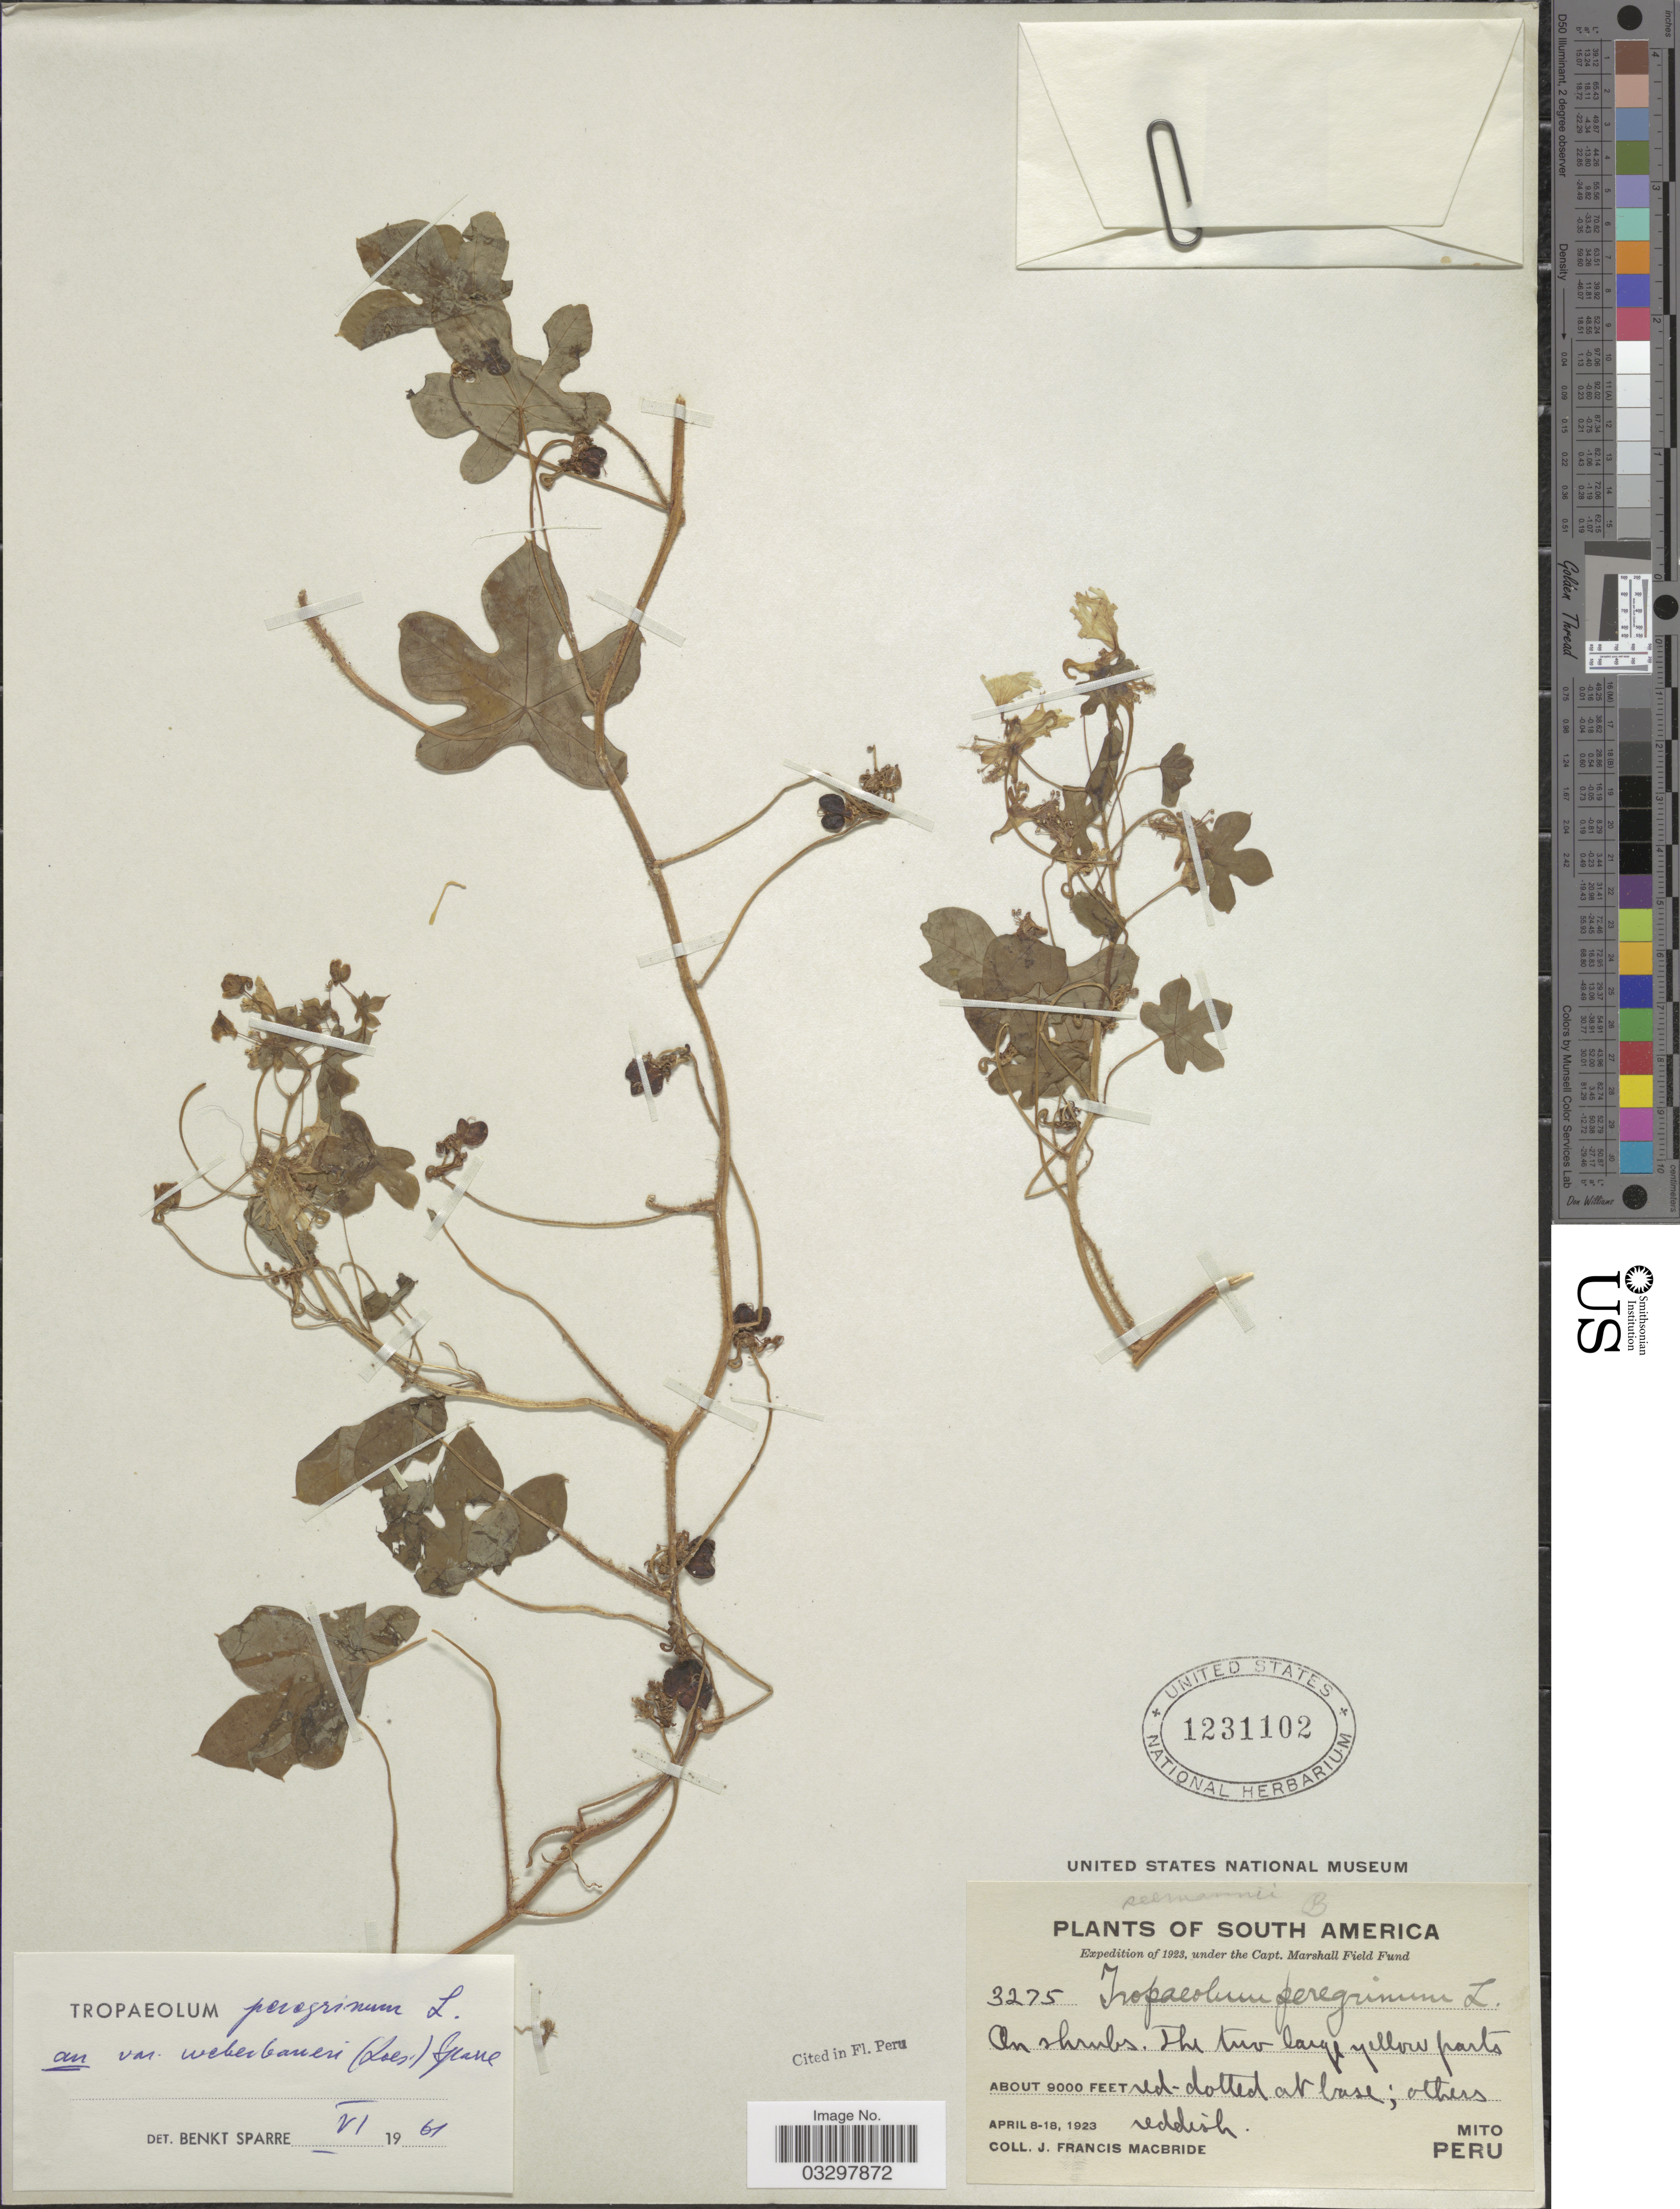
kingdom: Plantae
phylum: Tracheophyta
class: Magnoliopsida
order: Brassicales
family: Tropaeolaceae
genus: Tropaeolum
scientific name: Tropaeolum peregrinum var. peregrinum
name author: L.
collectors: J. F. Macbride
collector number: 3275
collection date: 1923-04-08/1923-04-18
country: Peru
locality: Mito.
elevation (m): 2743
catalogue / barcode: US 1231102